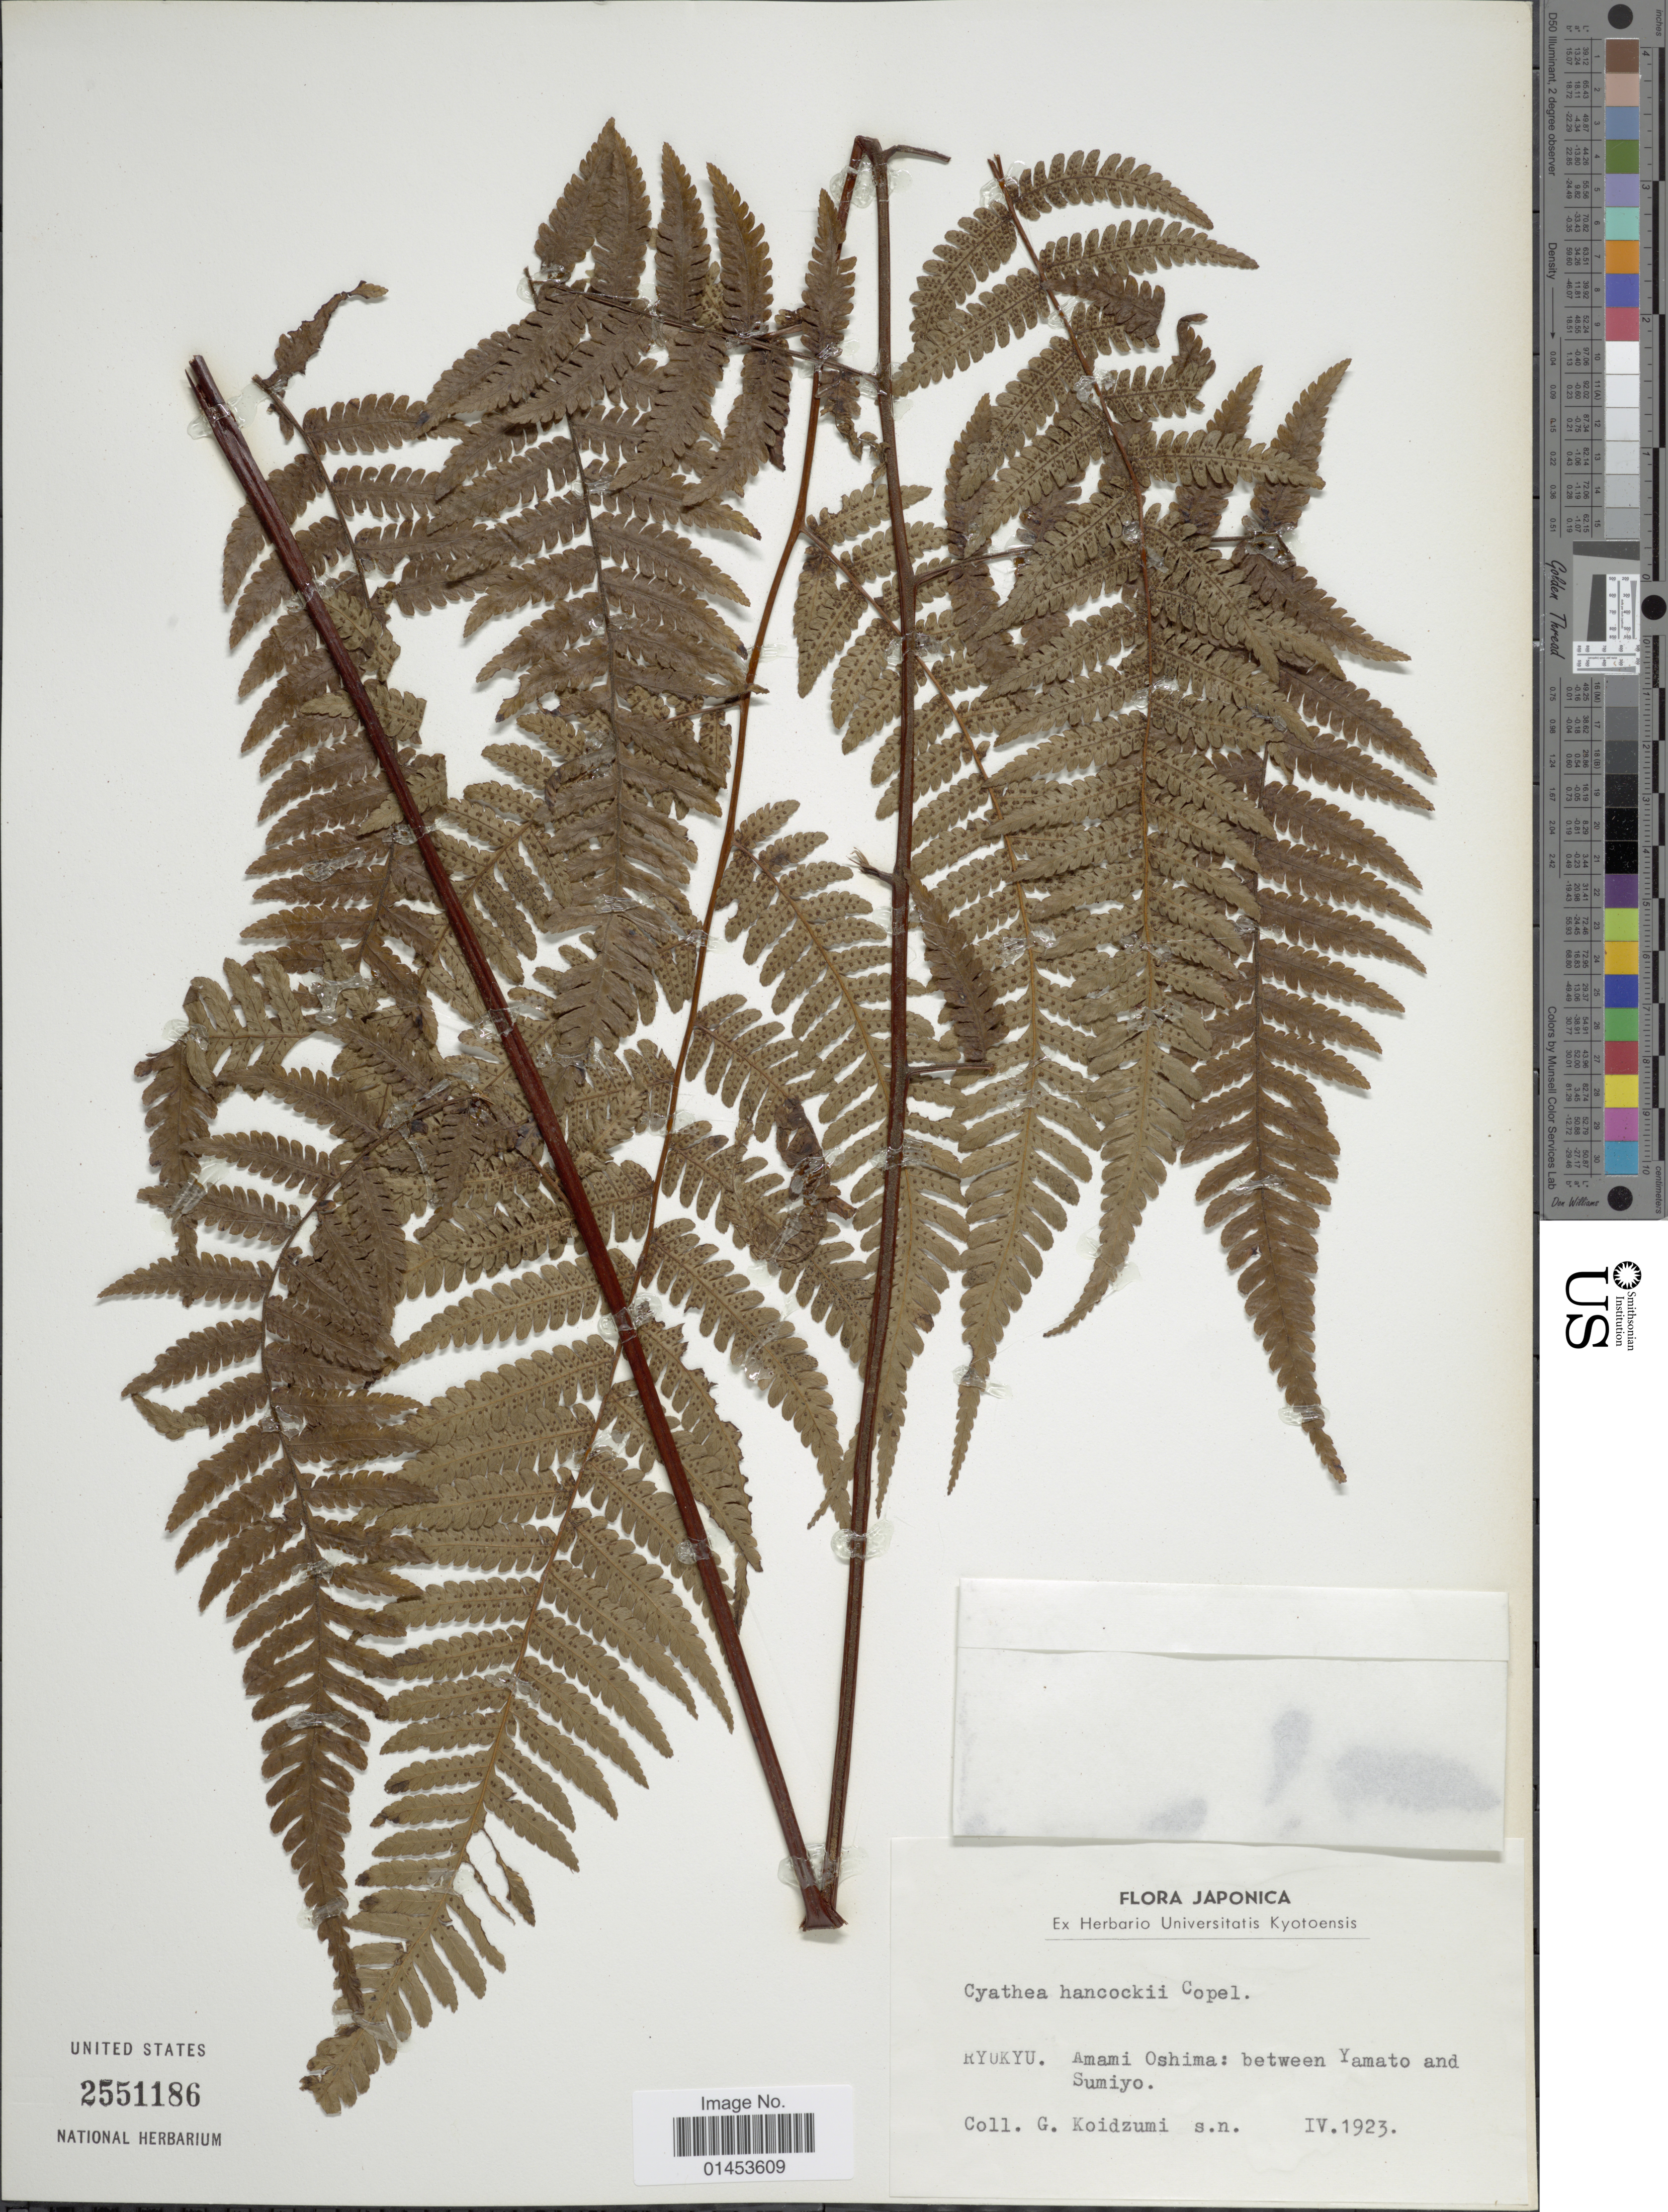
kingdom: Plantae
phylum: Tracheophyta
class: Polypodiopsida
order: Cyatheales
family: Cyatheaceae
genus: Cyathea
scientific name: Cyathea hancockii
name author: Copel.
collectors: G. Koidzumi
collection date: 1923-04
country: Japan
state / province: Okinawa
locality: Ryukyu, Amami Oshima: between Yamato and Sumiyo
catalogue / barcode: US 2551186